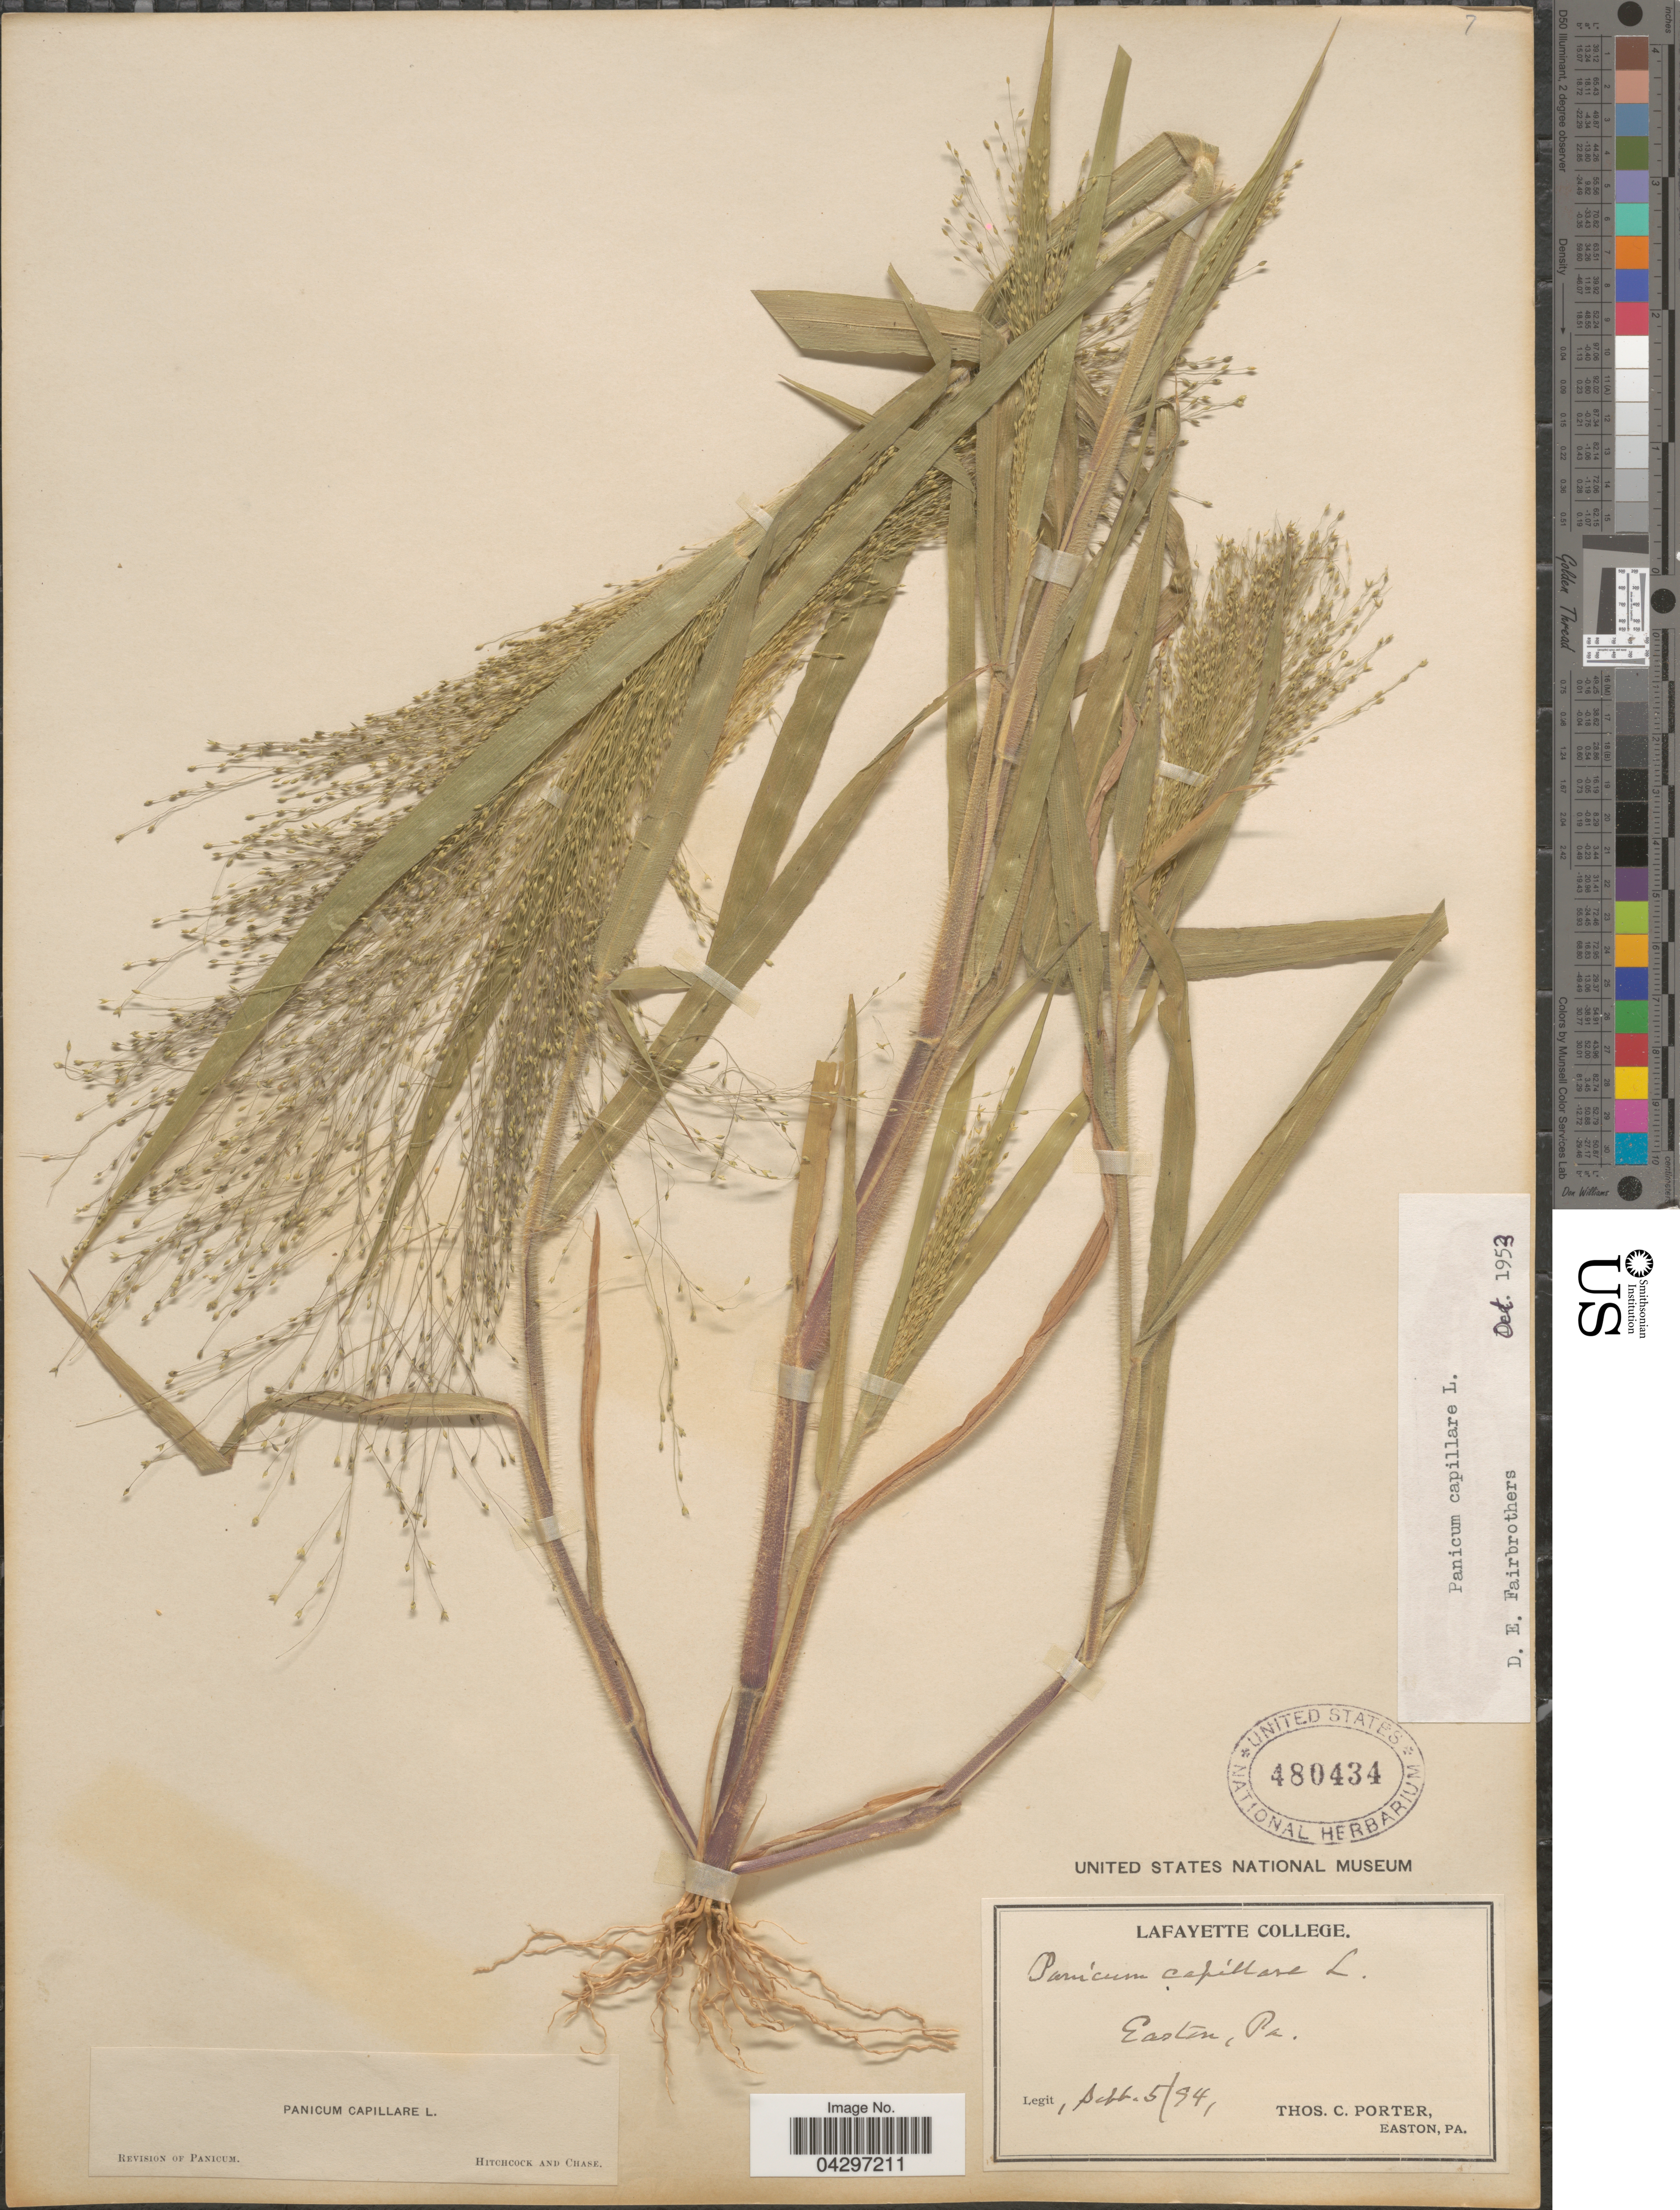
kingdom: Plantae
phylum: Tracheophyta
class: Liliopsida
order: Poales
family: Poaceae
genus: Panicum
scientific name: Panicum capillare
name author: L.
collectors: T. Porter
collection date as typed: Transcribed d/m/y: 5/9/94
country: United States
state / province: Pennsylvania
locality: Easton.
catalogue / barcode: US 480434